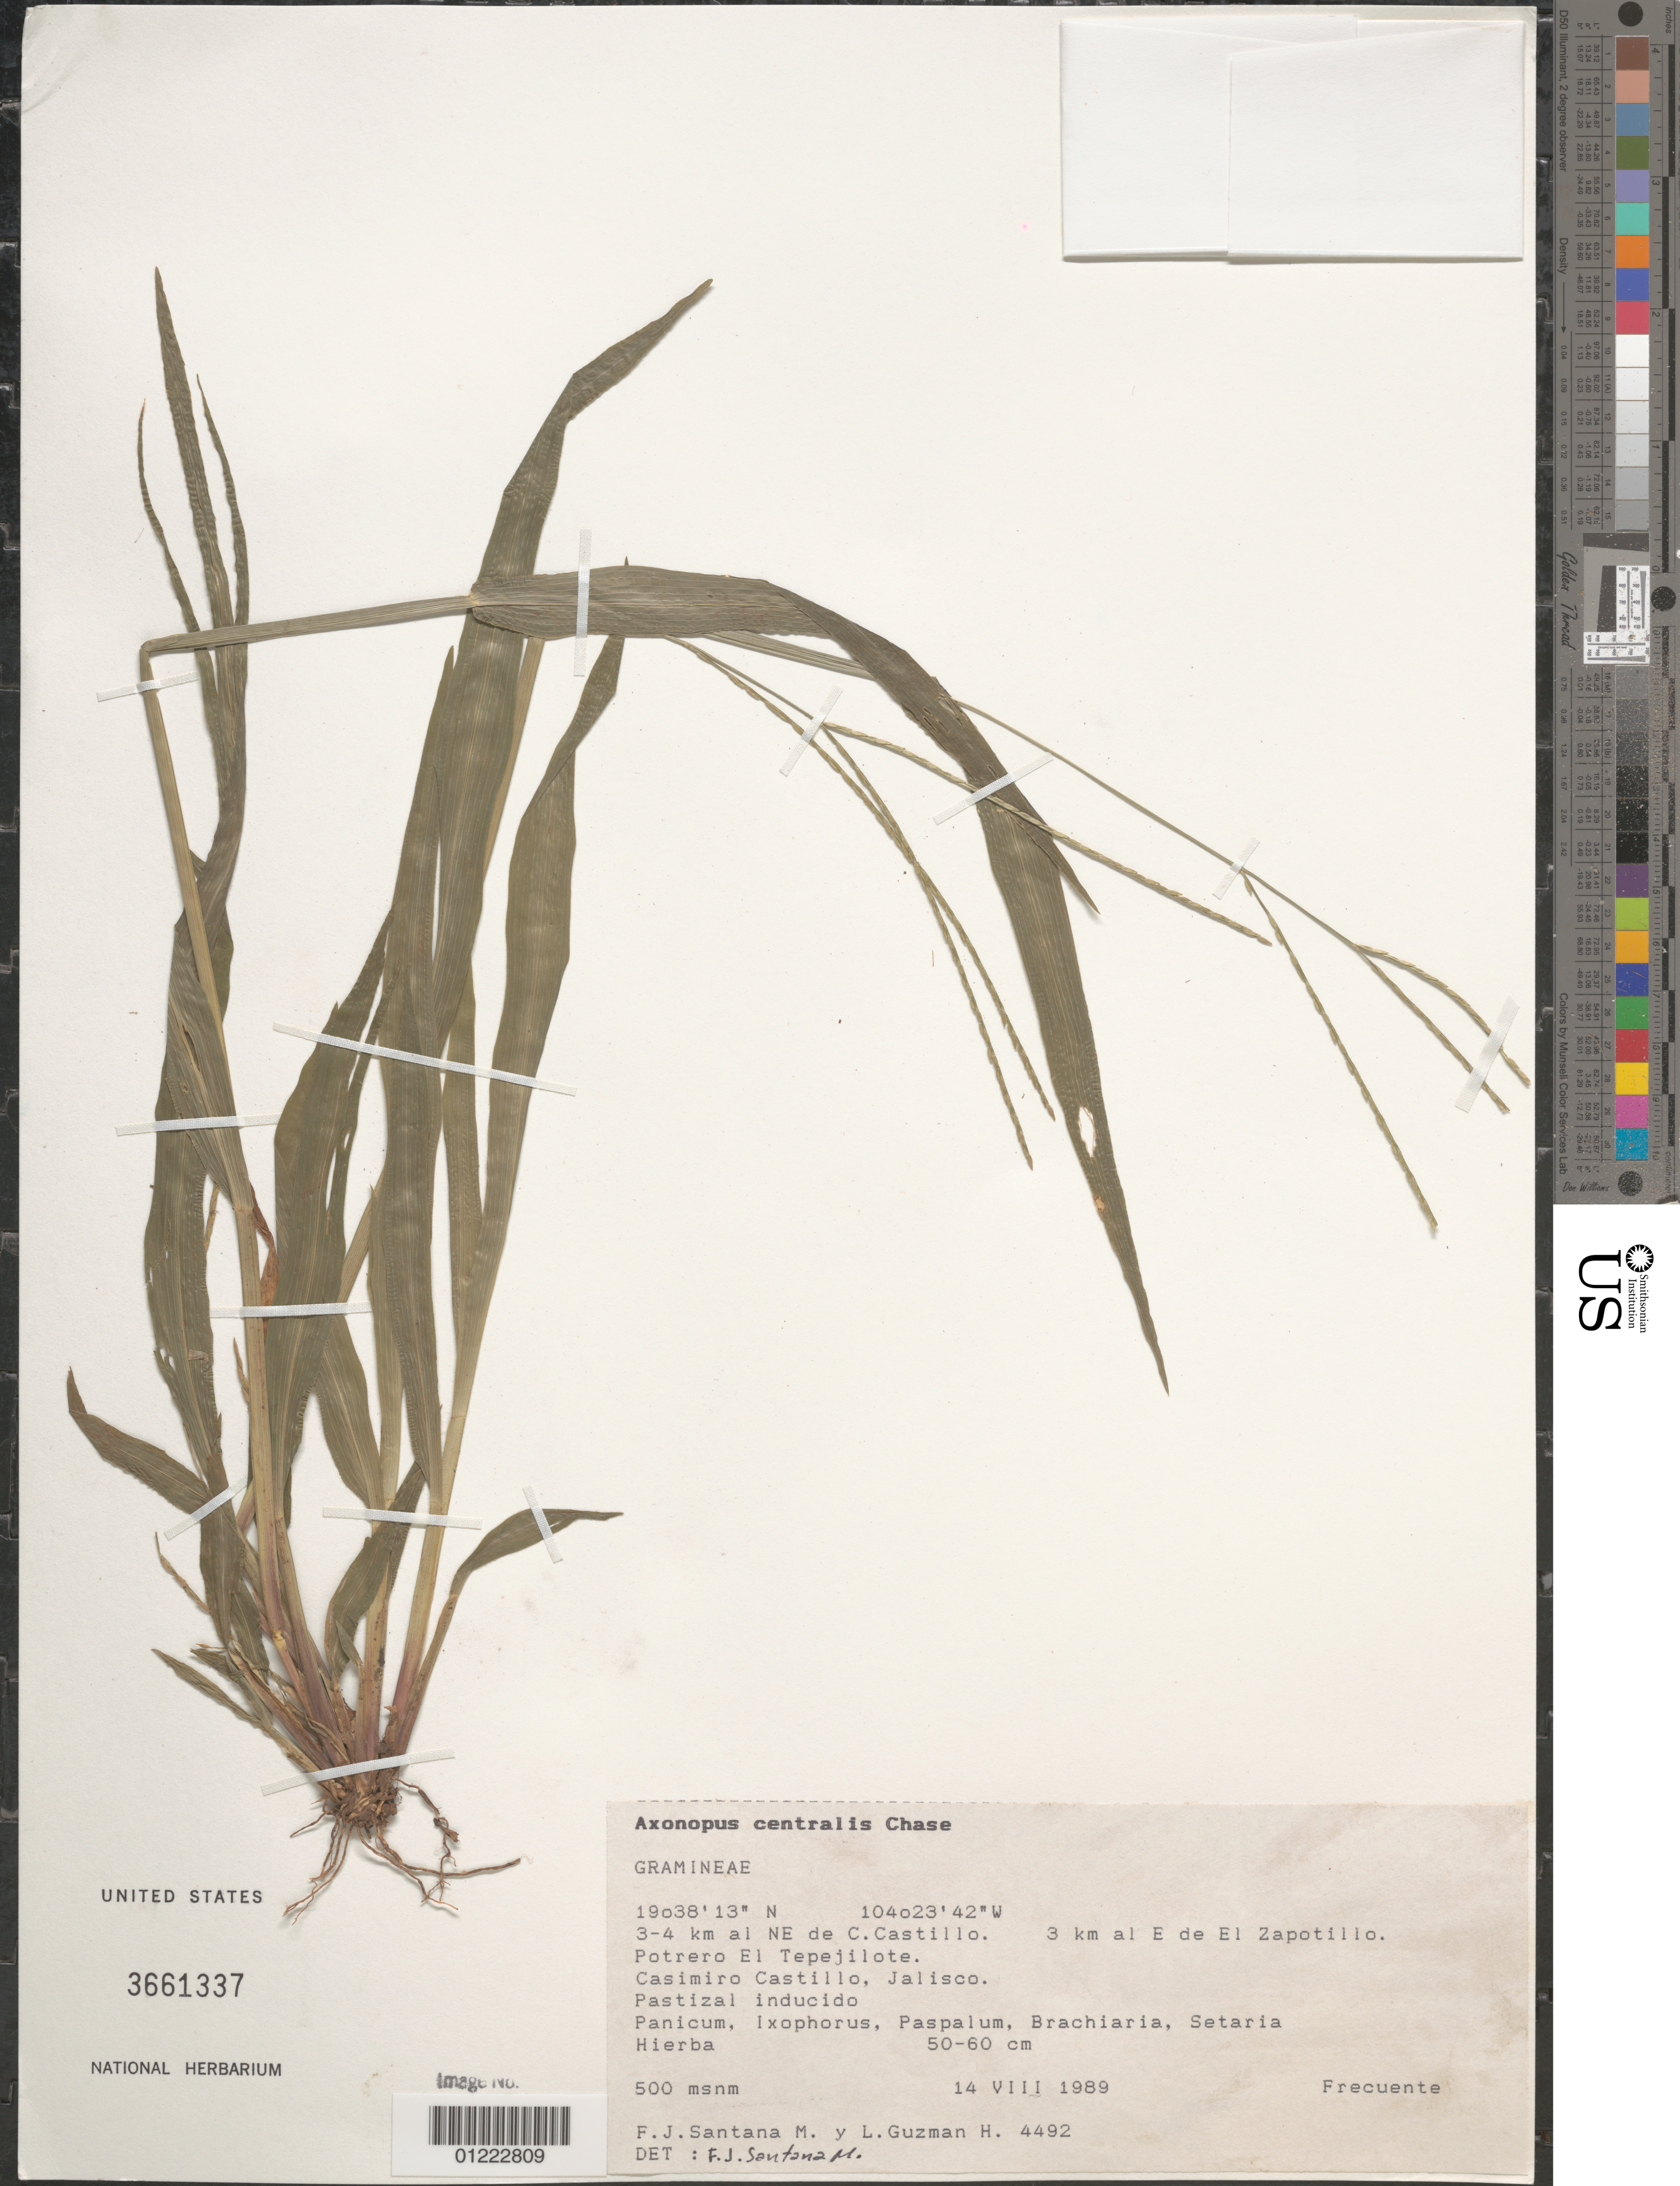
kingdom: Plantae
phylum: Tracheophyta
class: Liliopsida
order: Poales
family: Poaceae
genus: Axonopus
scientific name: Axonopus centralis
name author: Chase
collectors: F. J. Santana M. & L. Guzmán H.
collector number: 4491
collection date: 1989-08-14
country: Mexico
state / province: Jalisco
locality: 3-4 km al NE de C. Castillo. 3 km al E de El Zapotillo. Potrero El Tepejilote. Casimiro Castillo.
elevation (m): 500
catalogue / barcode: US 3661337